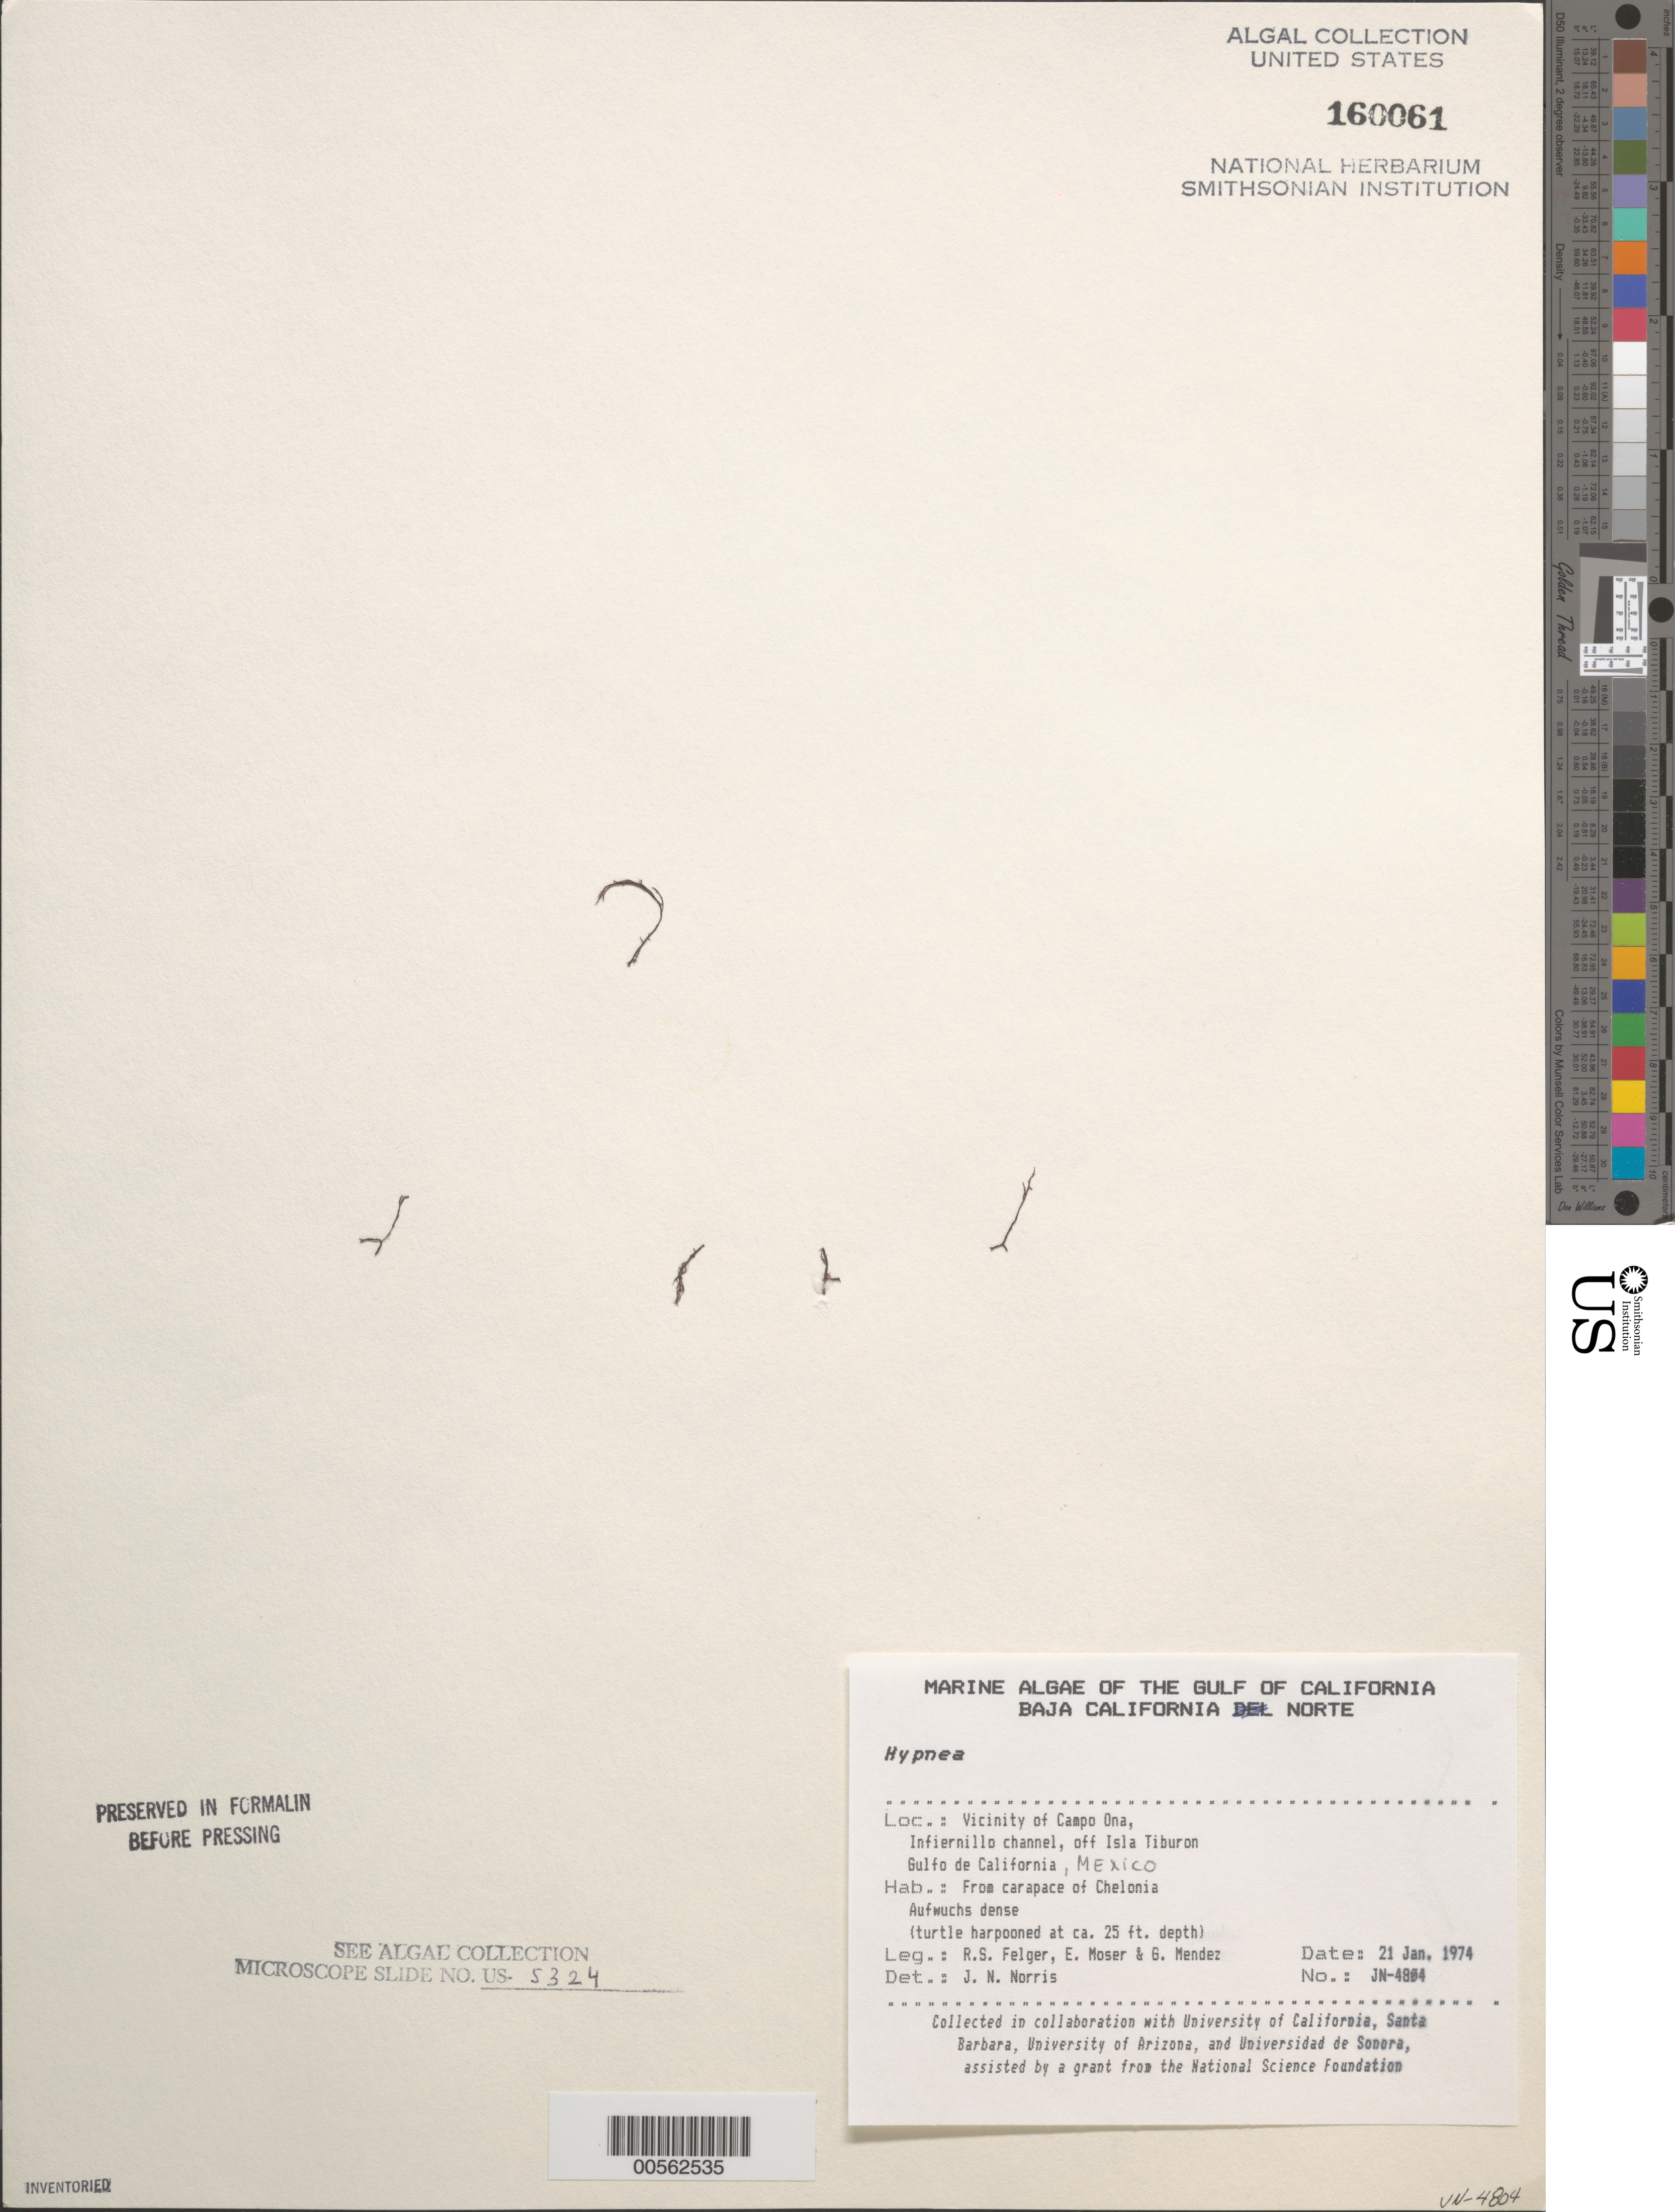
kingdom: Plantae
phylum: Rhodophyta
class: Florideophyceae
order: Gigartinales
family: Cystocloniaceae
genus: Hypnea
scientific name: Hypnea sp.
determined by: Norris, James N.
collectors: R. S. Felger, E. Moser & G. Mendez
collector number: JN-4804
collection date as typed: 21 Jan 1974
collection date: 1974-01-21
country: Mexico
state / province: Baja California Norte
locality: Campo Ono area, Infiernillo Channel, off Isla Tiburon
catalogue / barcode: US 160061